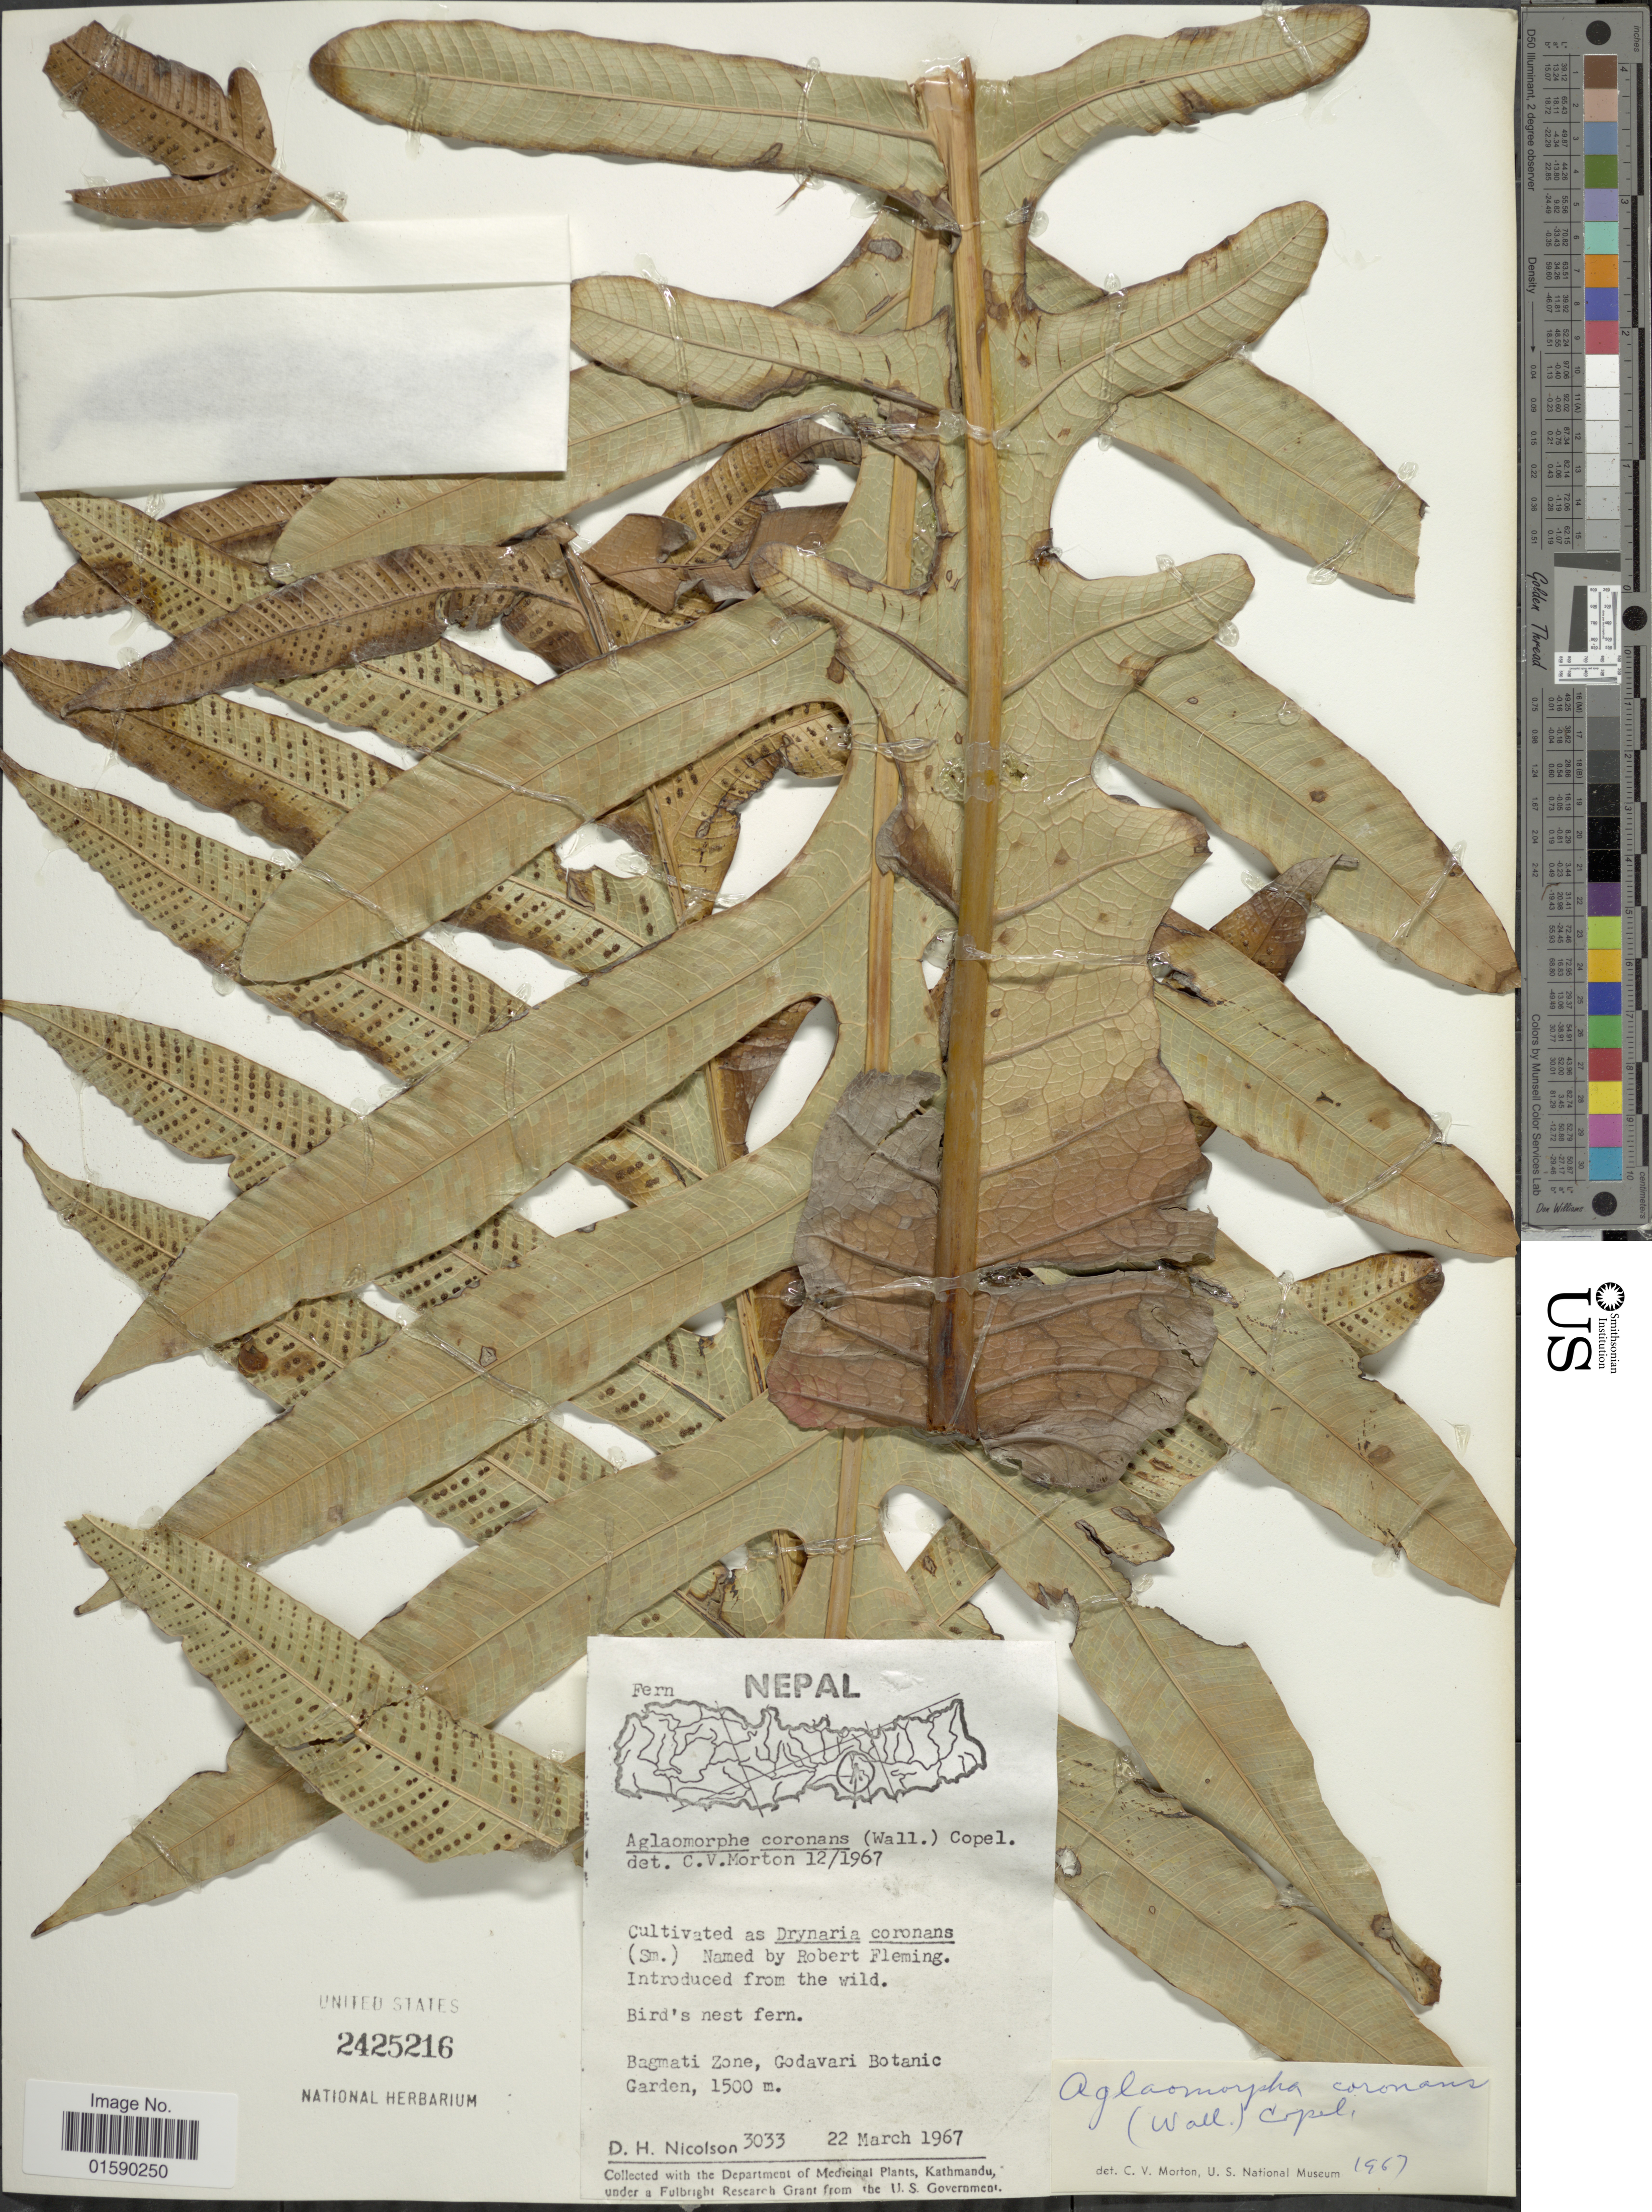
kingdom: Plantae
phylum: Tracheophyta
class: Polypodiopsida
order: Polypodiales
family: Polypodiaceae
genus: Aglaomorpha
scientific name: Aglaomorpha coronans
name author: (Wall. ex Mett.) Copel.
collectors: D. H. Nicolson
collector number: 3033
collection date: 1967-03-22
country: Nepal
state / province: Bagmati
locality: Nepal. Bagmati Zone, Godavari Botanic Garden.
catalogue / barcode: US 2425216